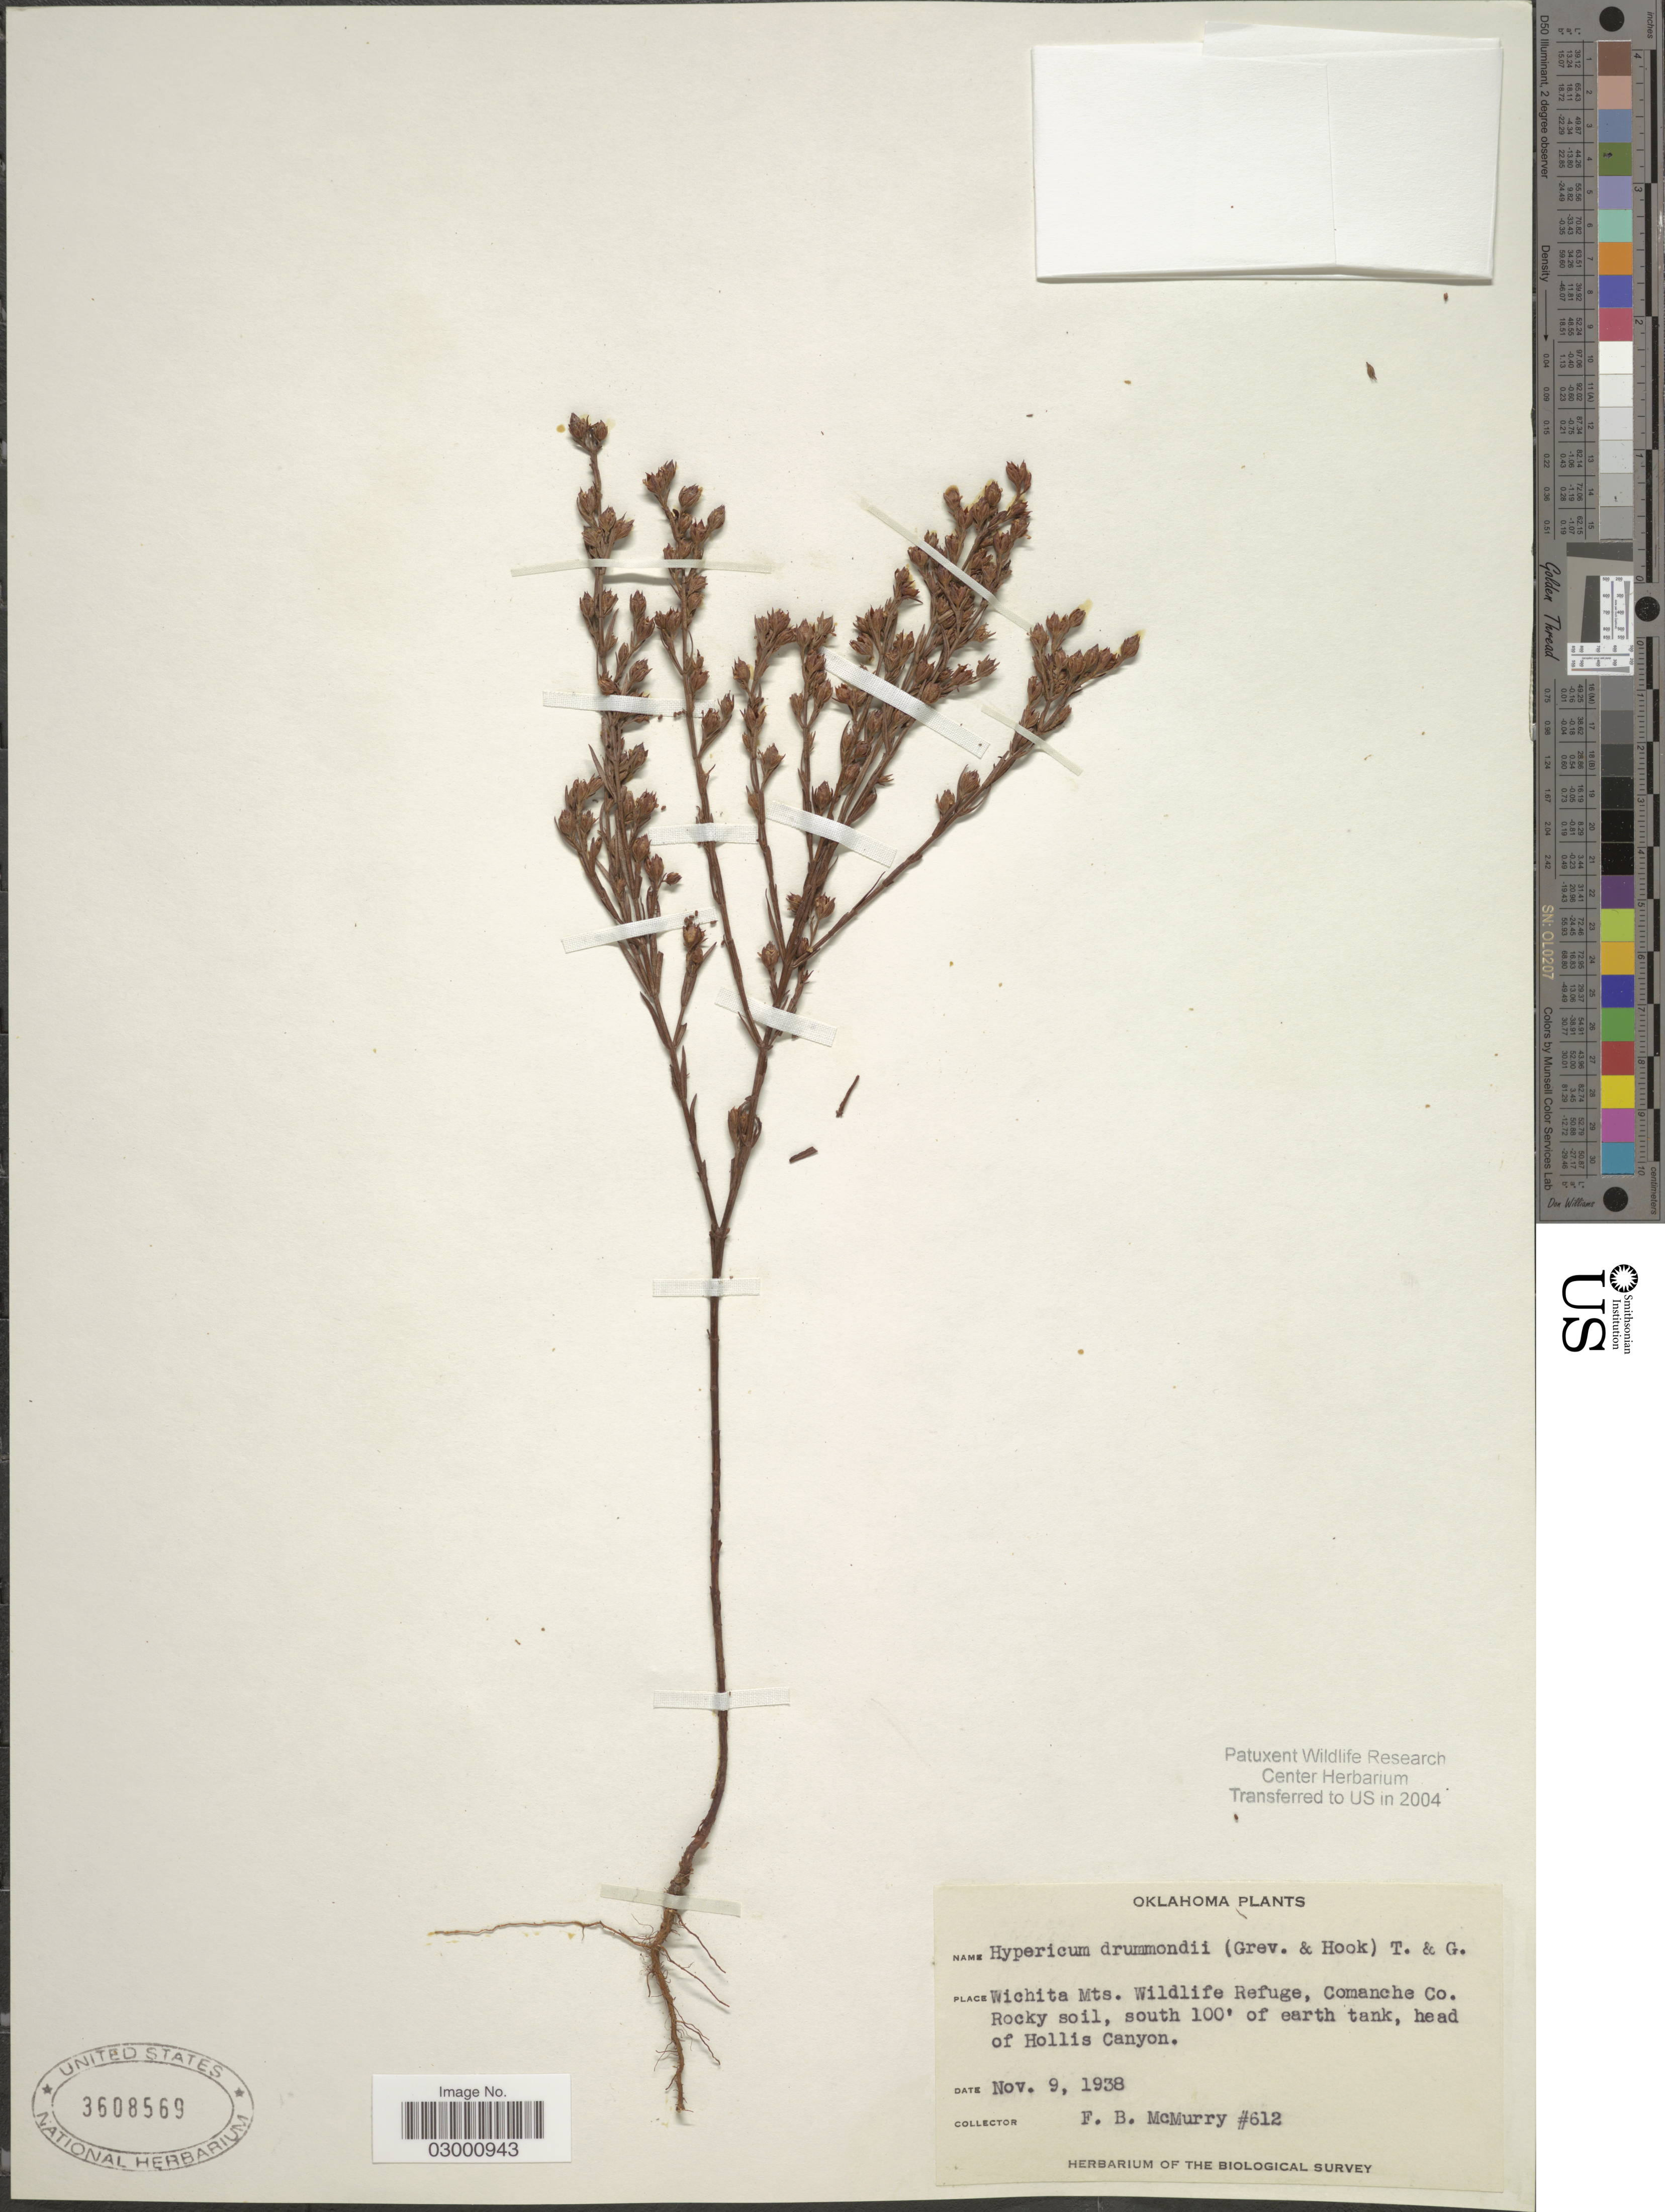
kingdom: Plantae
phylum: Tracheophyta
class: Magnoliopsida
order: Malpighiales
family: Hypericaceae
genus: Hypericum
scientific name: Hypericum drummondii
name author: (Grev. & Hook.) Torr. & A. Gray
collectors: F. B. McMurry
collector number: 612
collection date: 1938-11-09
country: United States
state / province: Oklahoma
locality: Wichita Mts. Wildlife Refuge, Comanche Co. Rocky soil, south of 100' of earth tank, head of Hollis Canyon.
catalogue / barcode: US 3608569